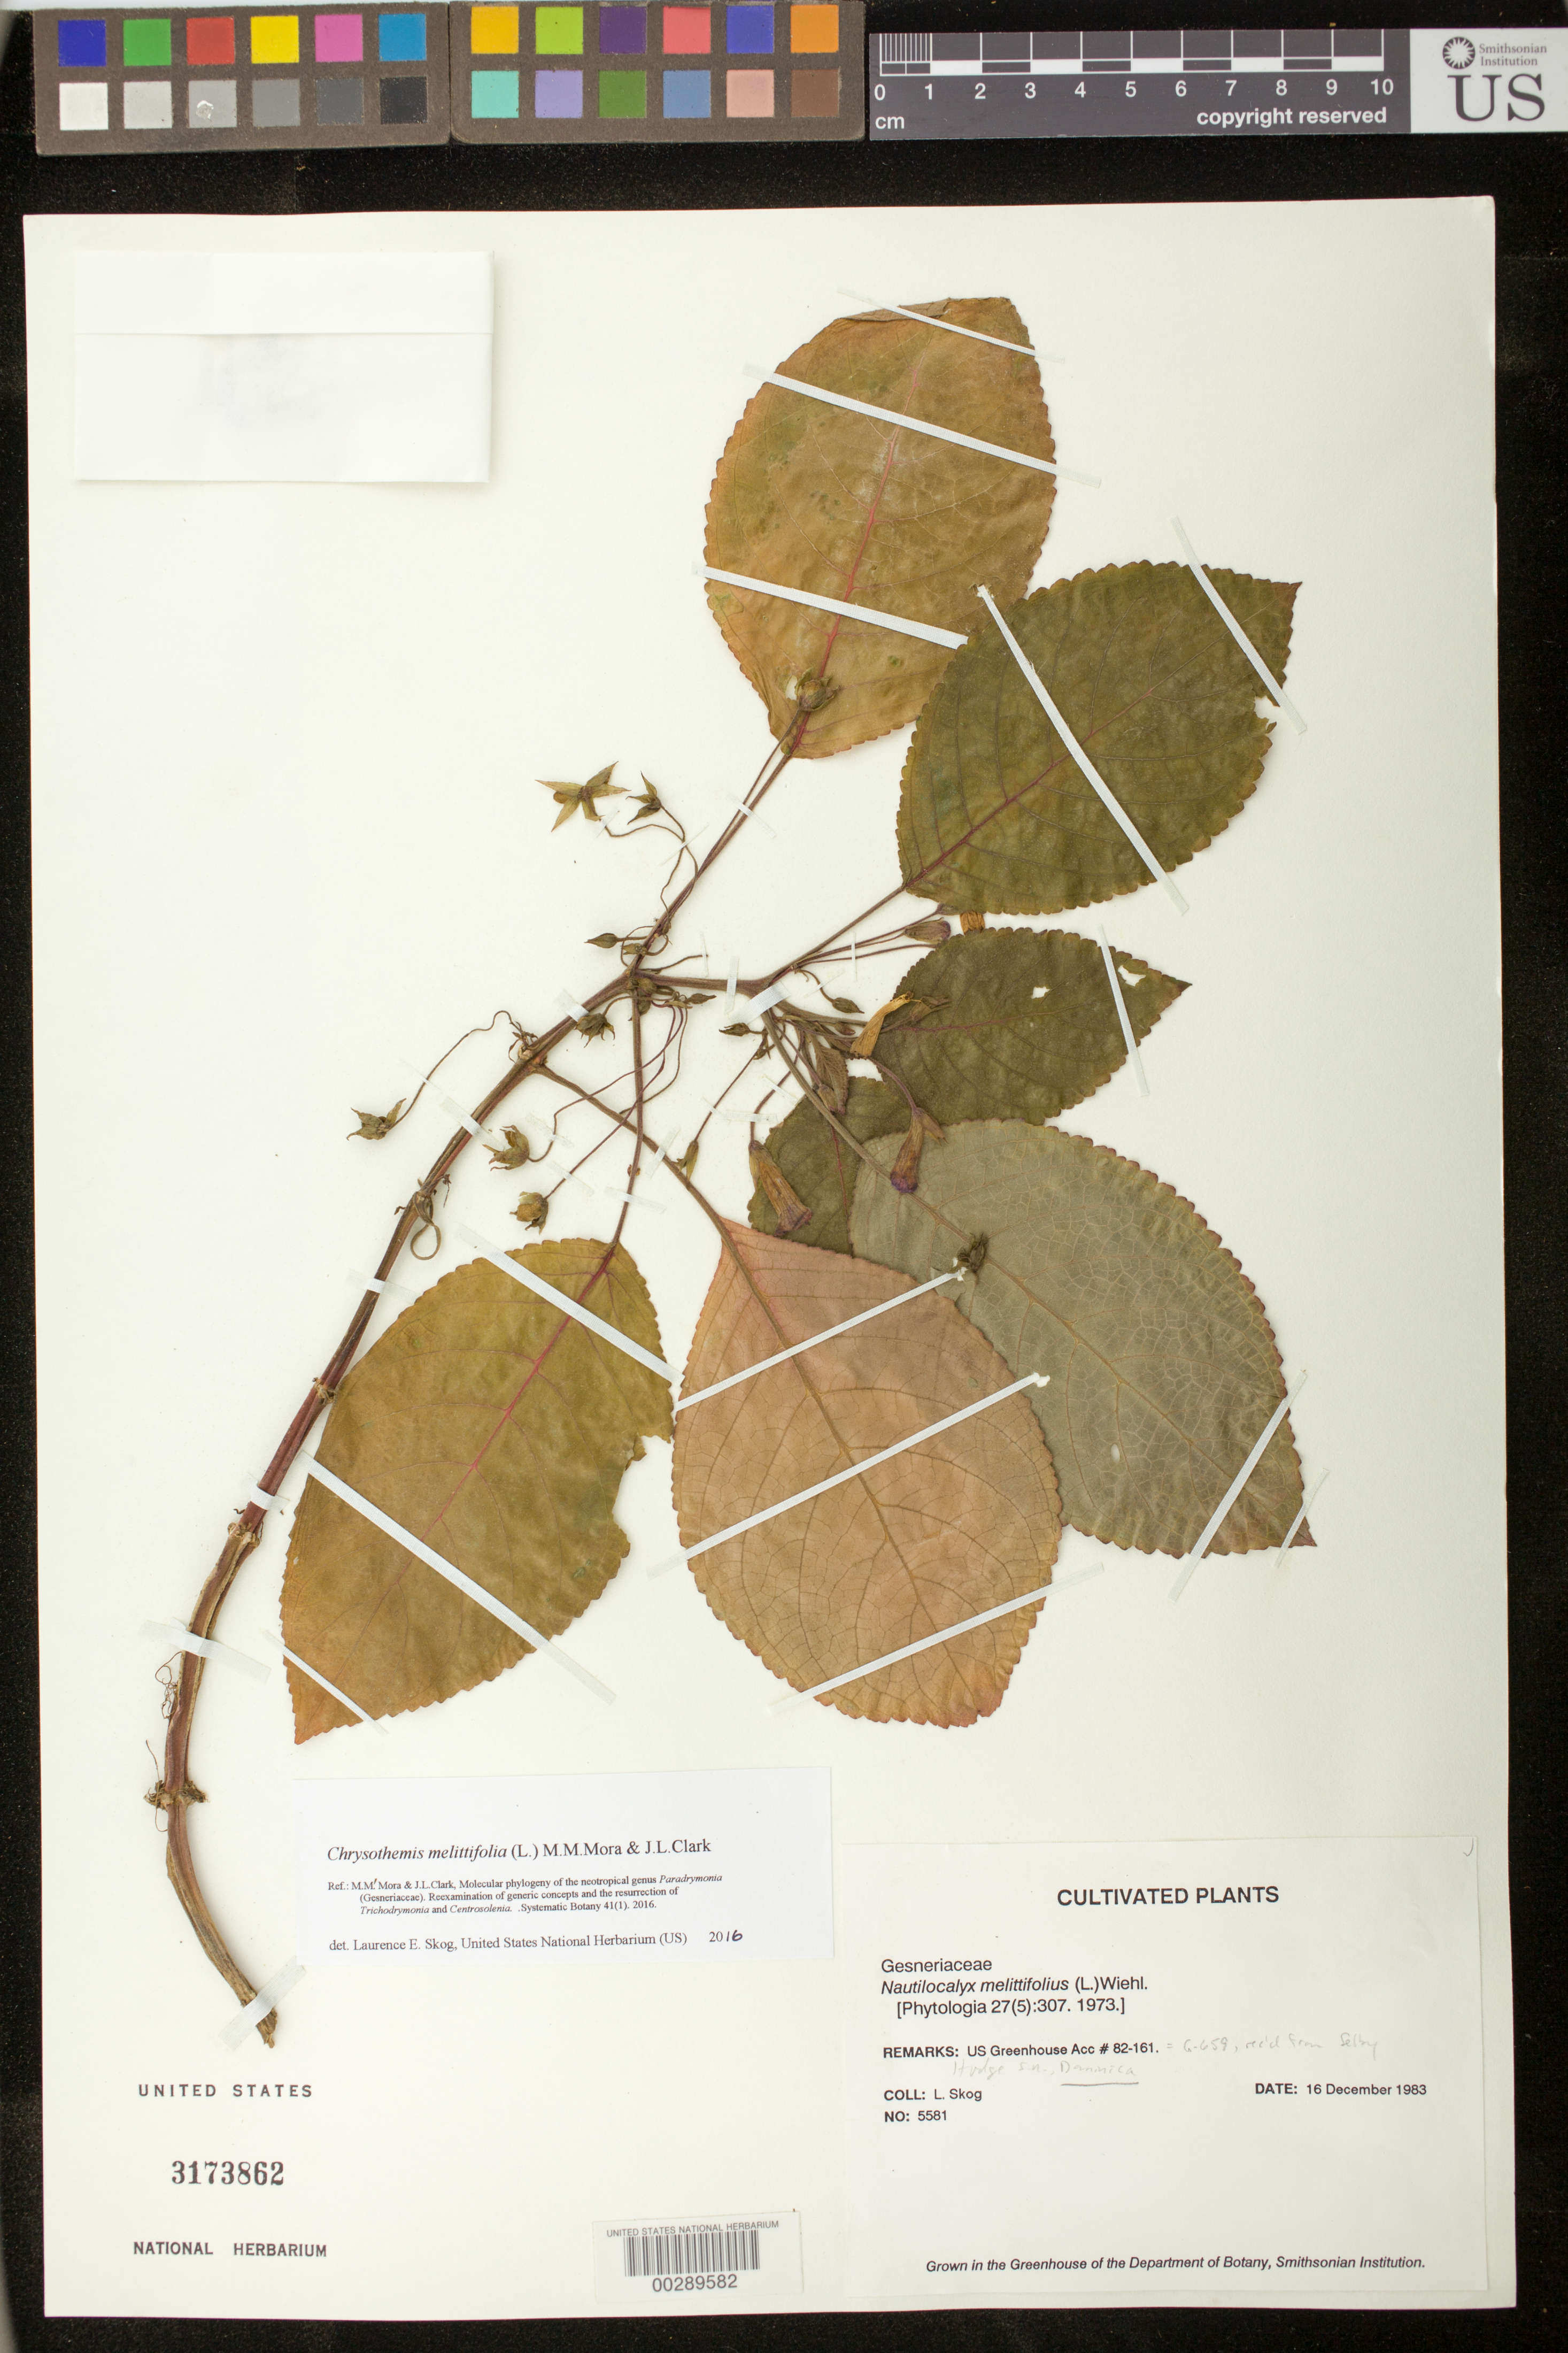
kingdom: Plantae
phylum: Tracheophyta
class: Magnoliopsida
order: Lamiales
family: Gesneriaceae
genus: Chrysothemis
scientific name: Chrysothemis melittifolia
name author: (L.) M.M. Mora & J.L. Clark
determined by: Skog, Laurence E.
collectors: L. E. Skog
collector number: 5581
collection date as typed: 16 Dec 1983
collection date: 1983-12-16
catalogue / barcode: US 3173862